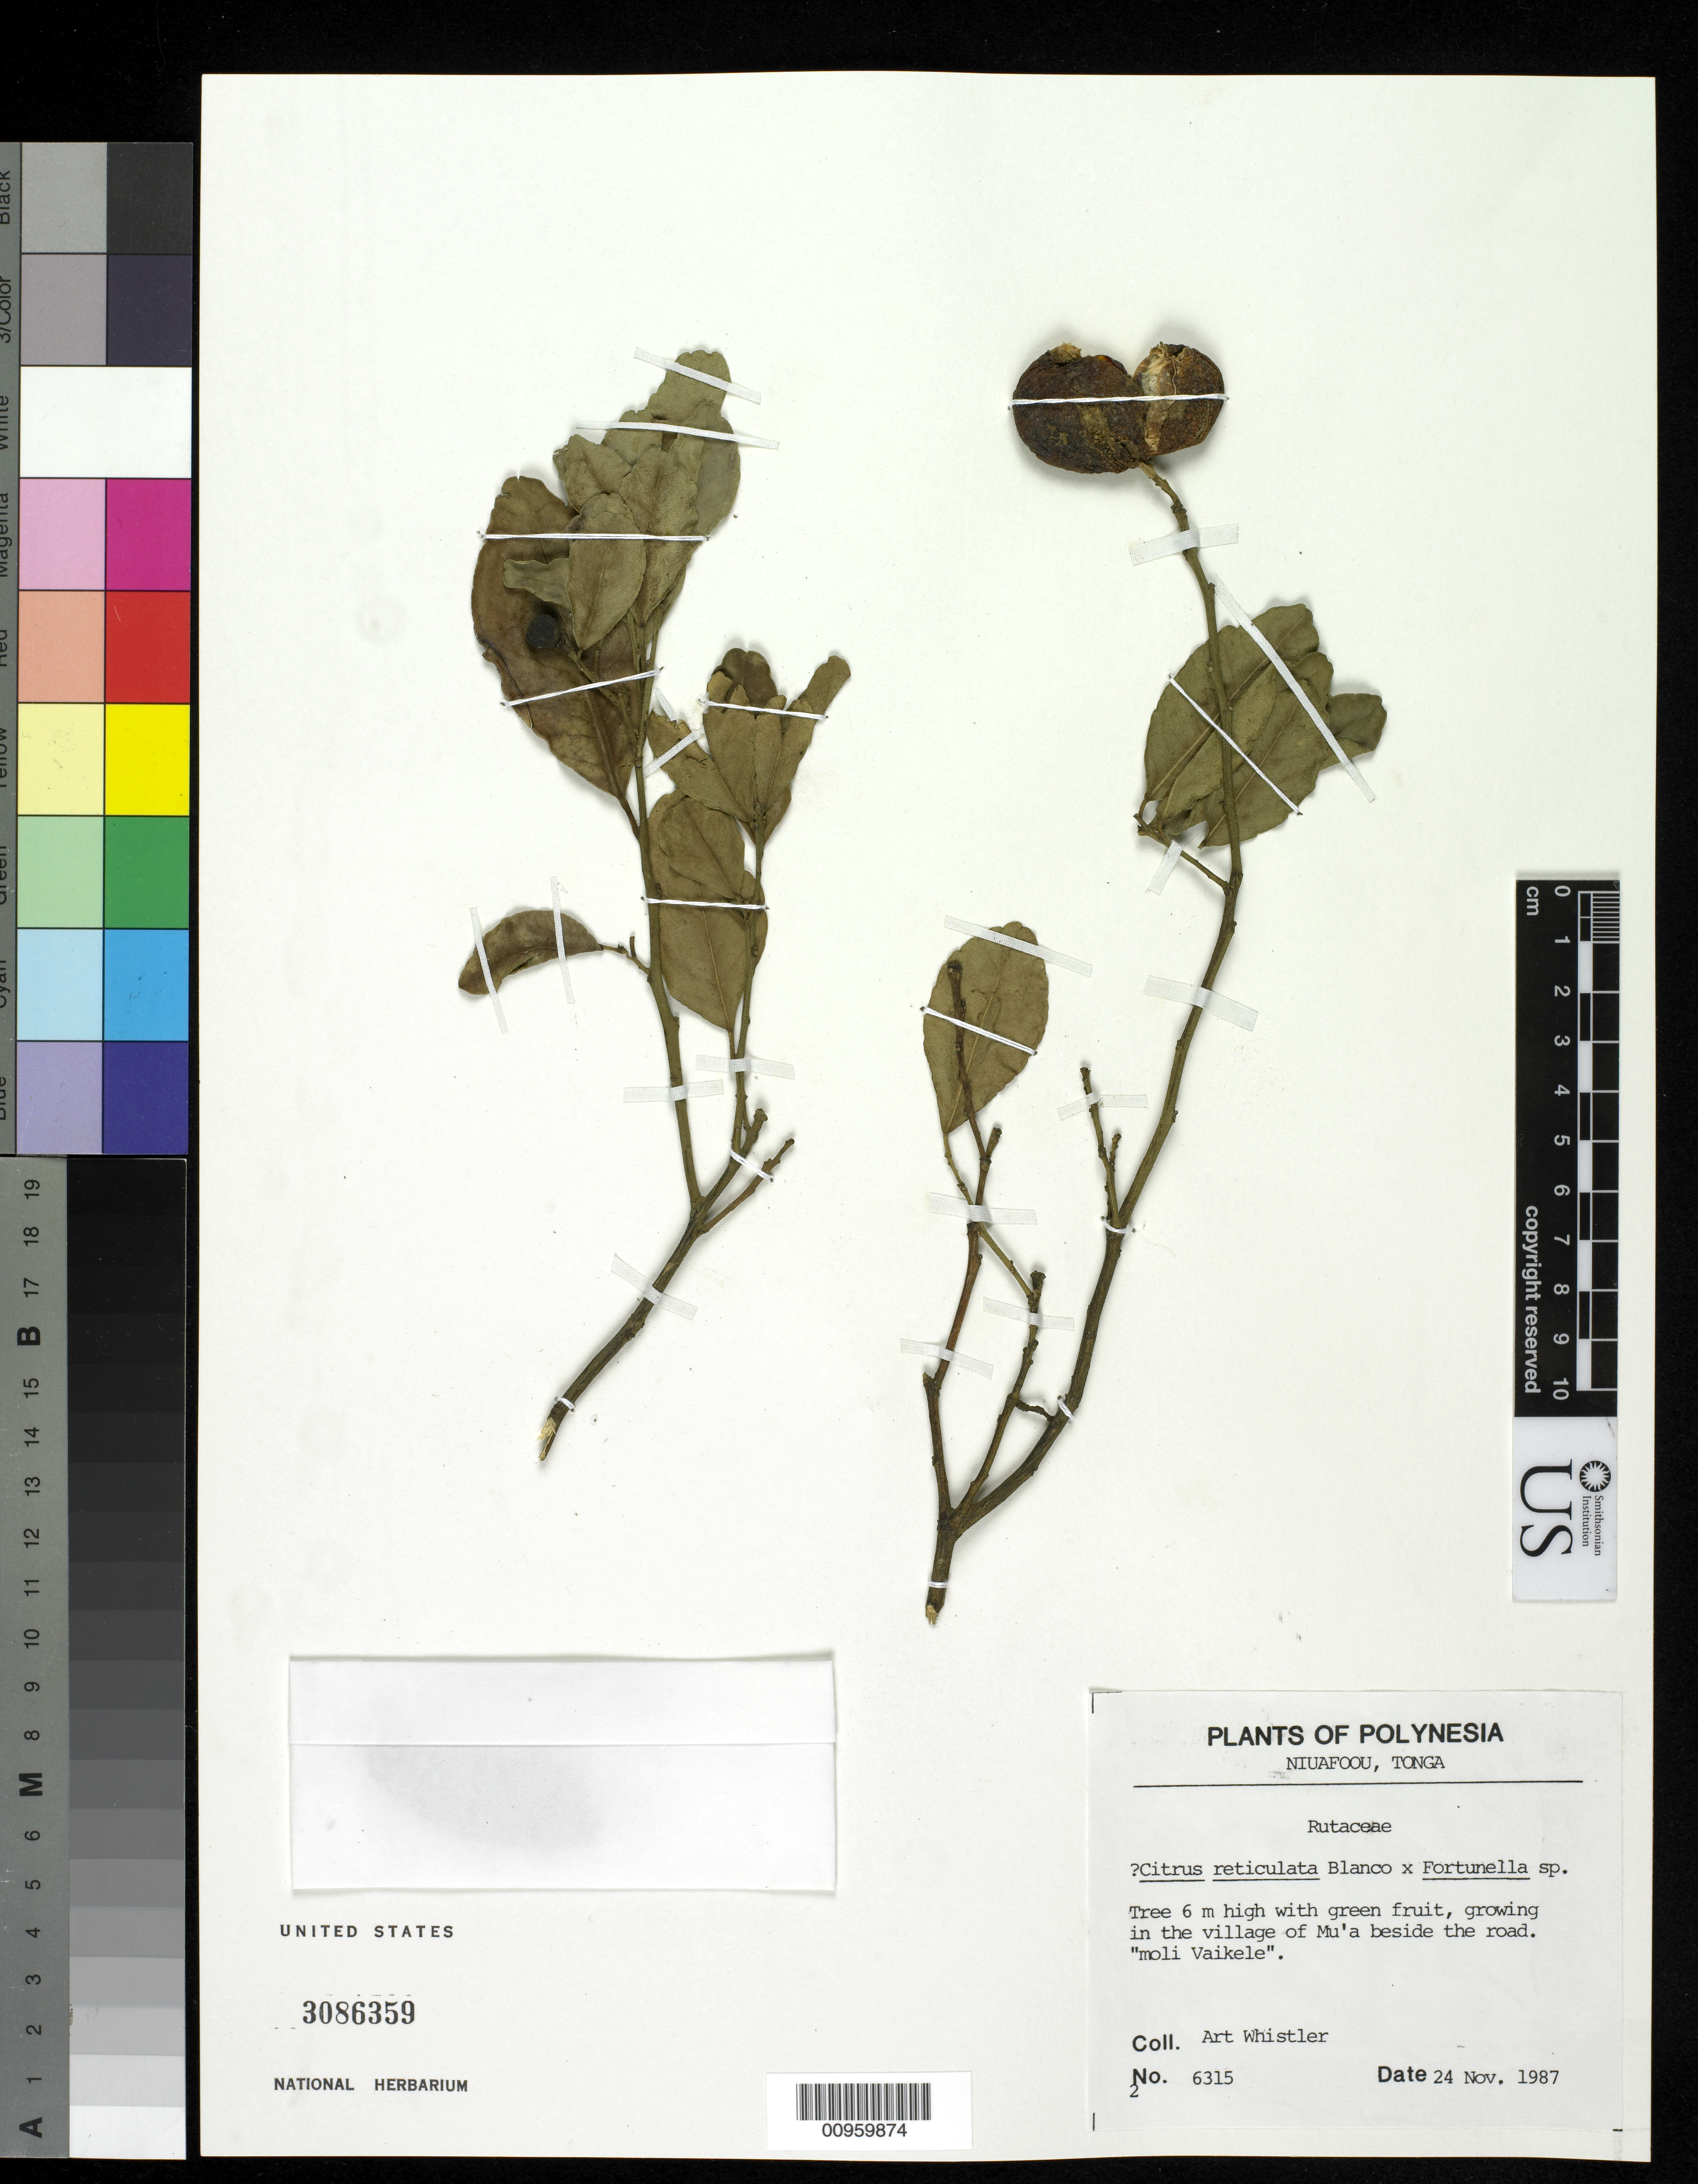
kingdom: Plantae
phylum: Tracheophyta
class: Magnoliopsida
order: Sapindales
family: Rutaceae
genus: Citrus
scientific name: Citrus reticulata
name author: Blanco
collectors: A. Whistler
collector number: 6315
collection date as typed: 24 Nov 1987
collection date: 1987-11-24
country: Tonga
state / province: Tonga Outliers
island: Niuafo'ou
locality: Growing in village of Mu'a beside the road.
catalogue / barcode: US 3086359